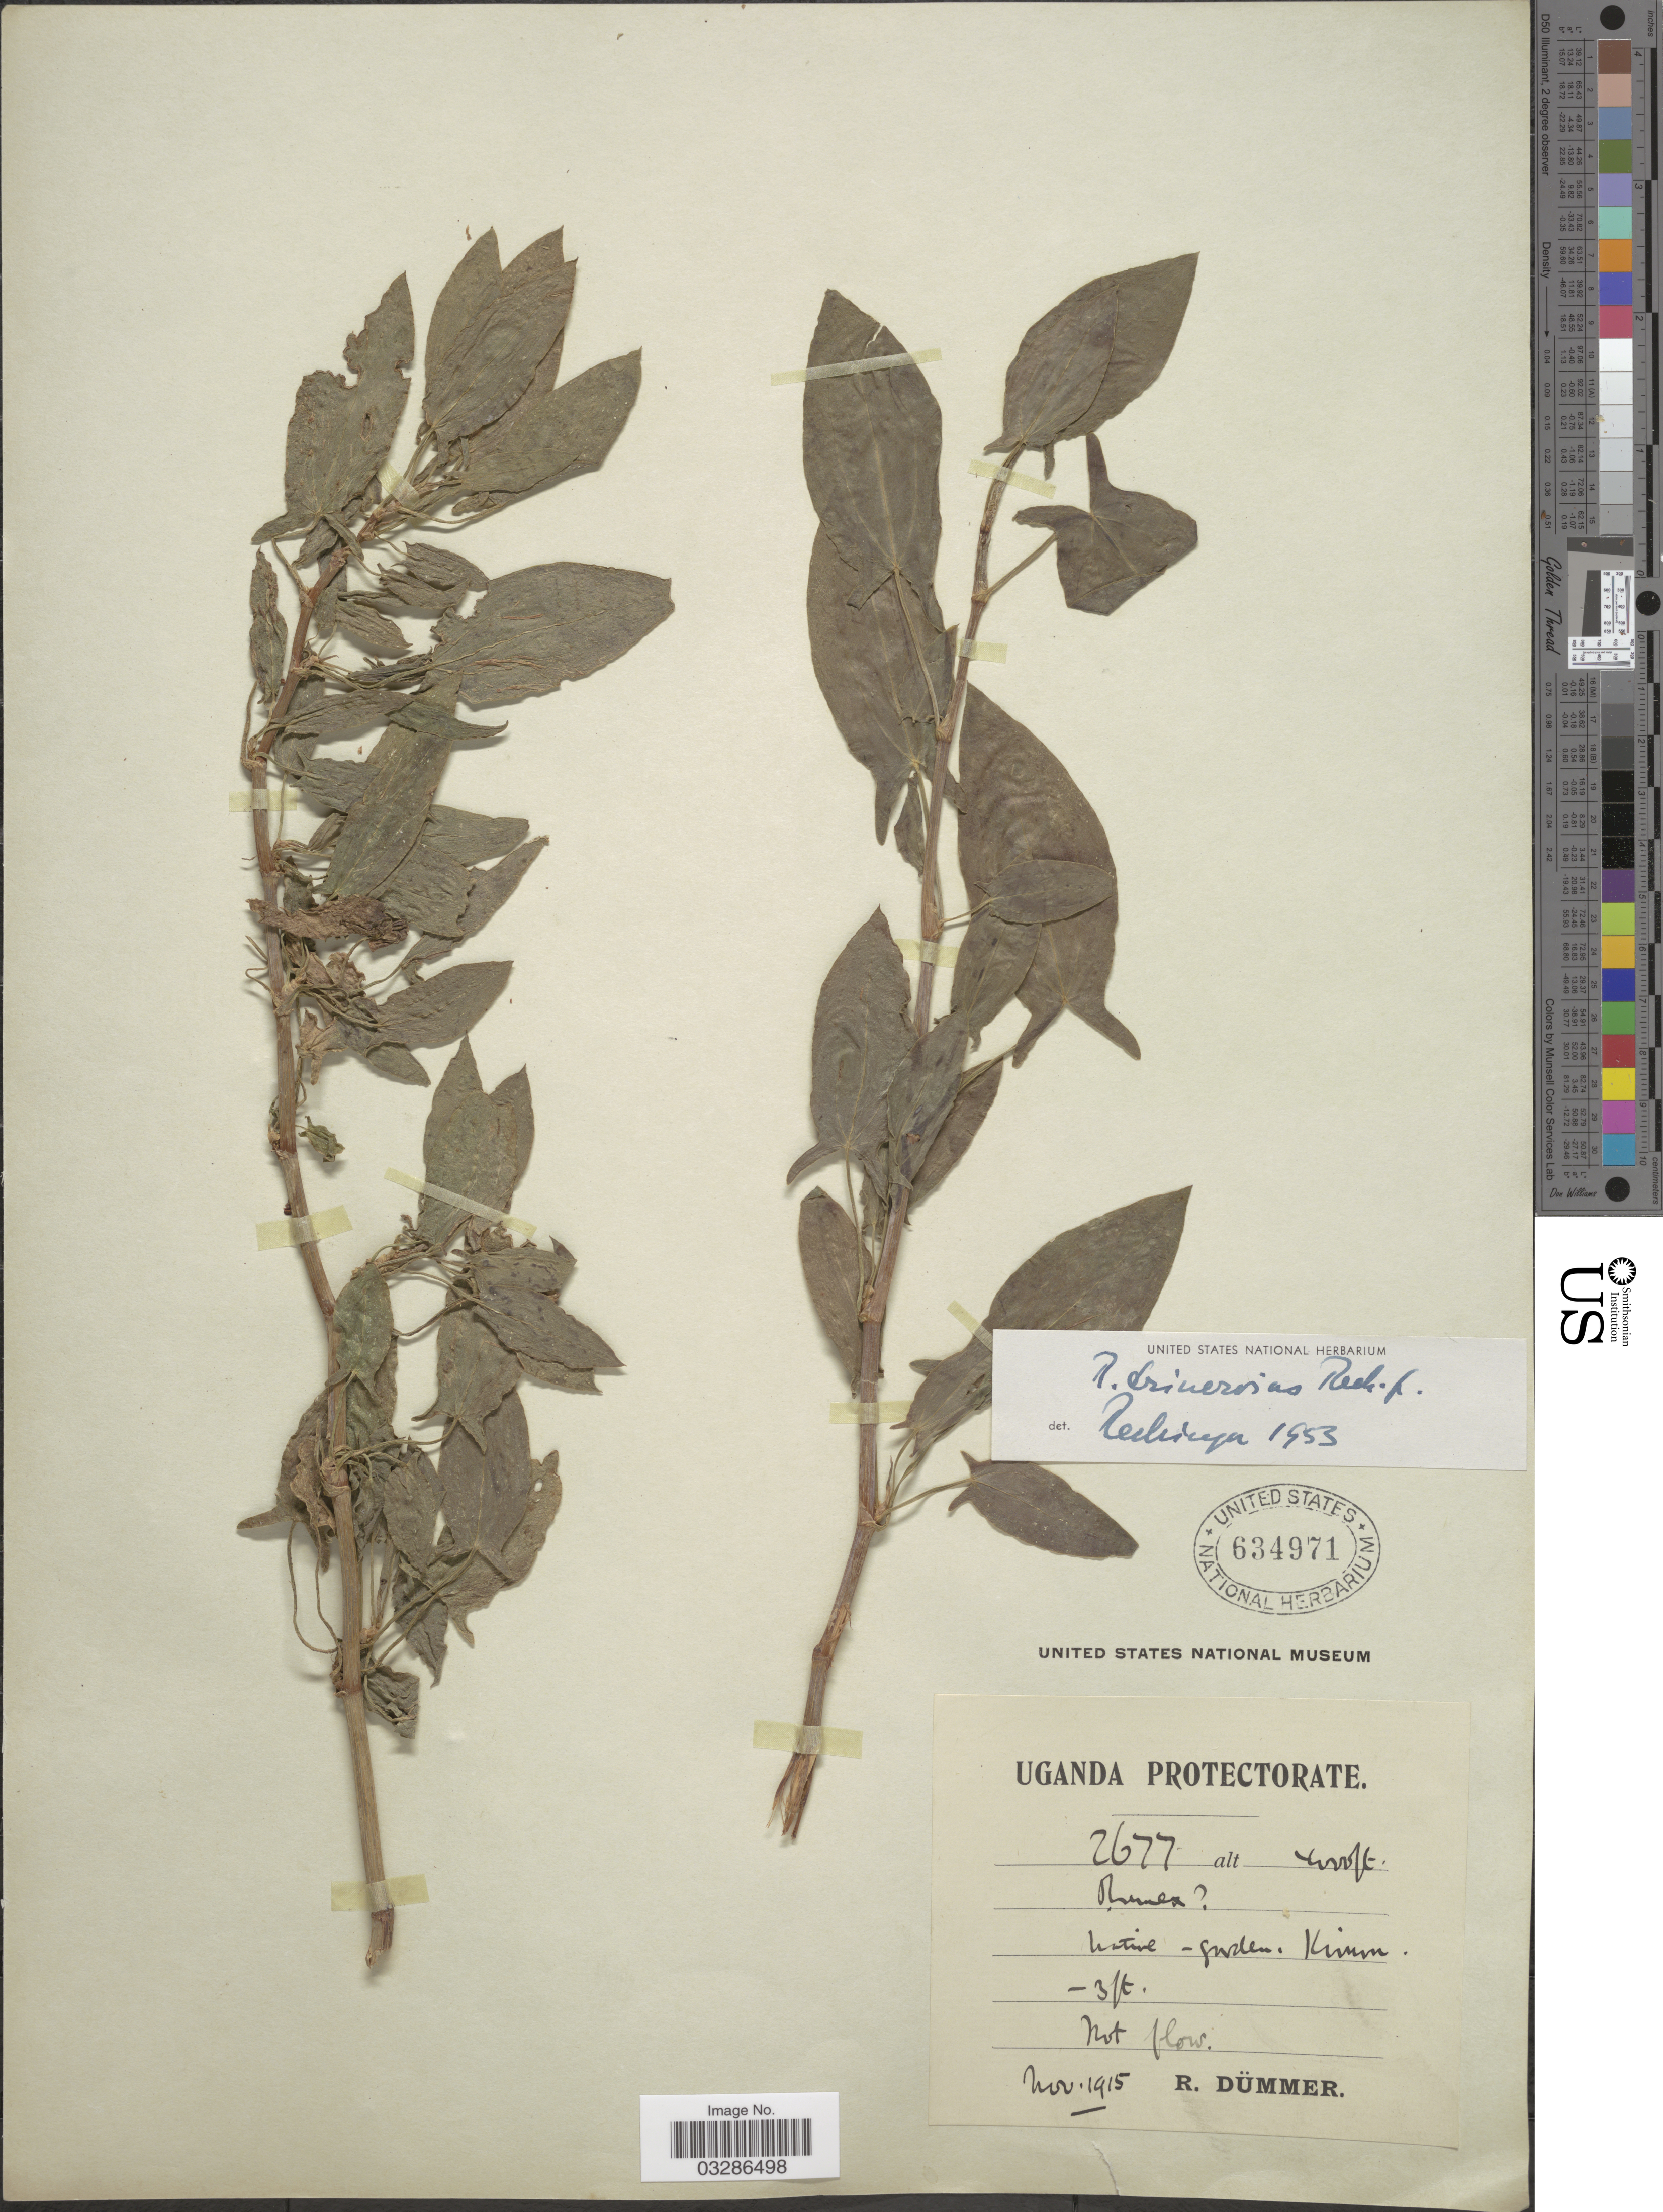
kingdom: Plantae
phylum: Tracheophyta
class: Magnoliopsida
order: Caryophyllales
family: Polygonaceae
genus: Rumex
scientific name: Rumex trinervius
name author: Rech. f.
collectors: R. A. Dümmer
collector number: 2677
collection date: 1915-11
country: Uganda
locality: Native - garden, Kivuvu.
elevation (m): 1219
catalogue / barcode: US 634971